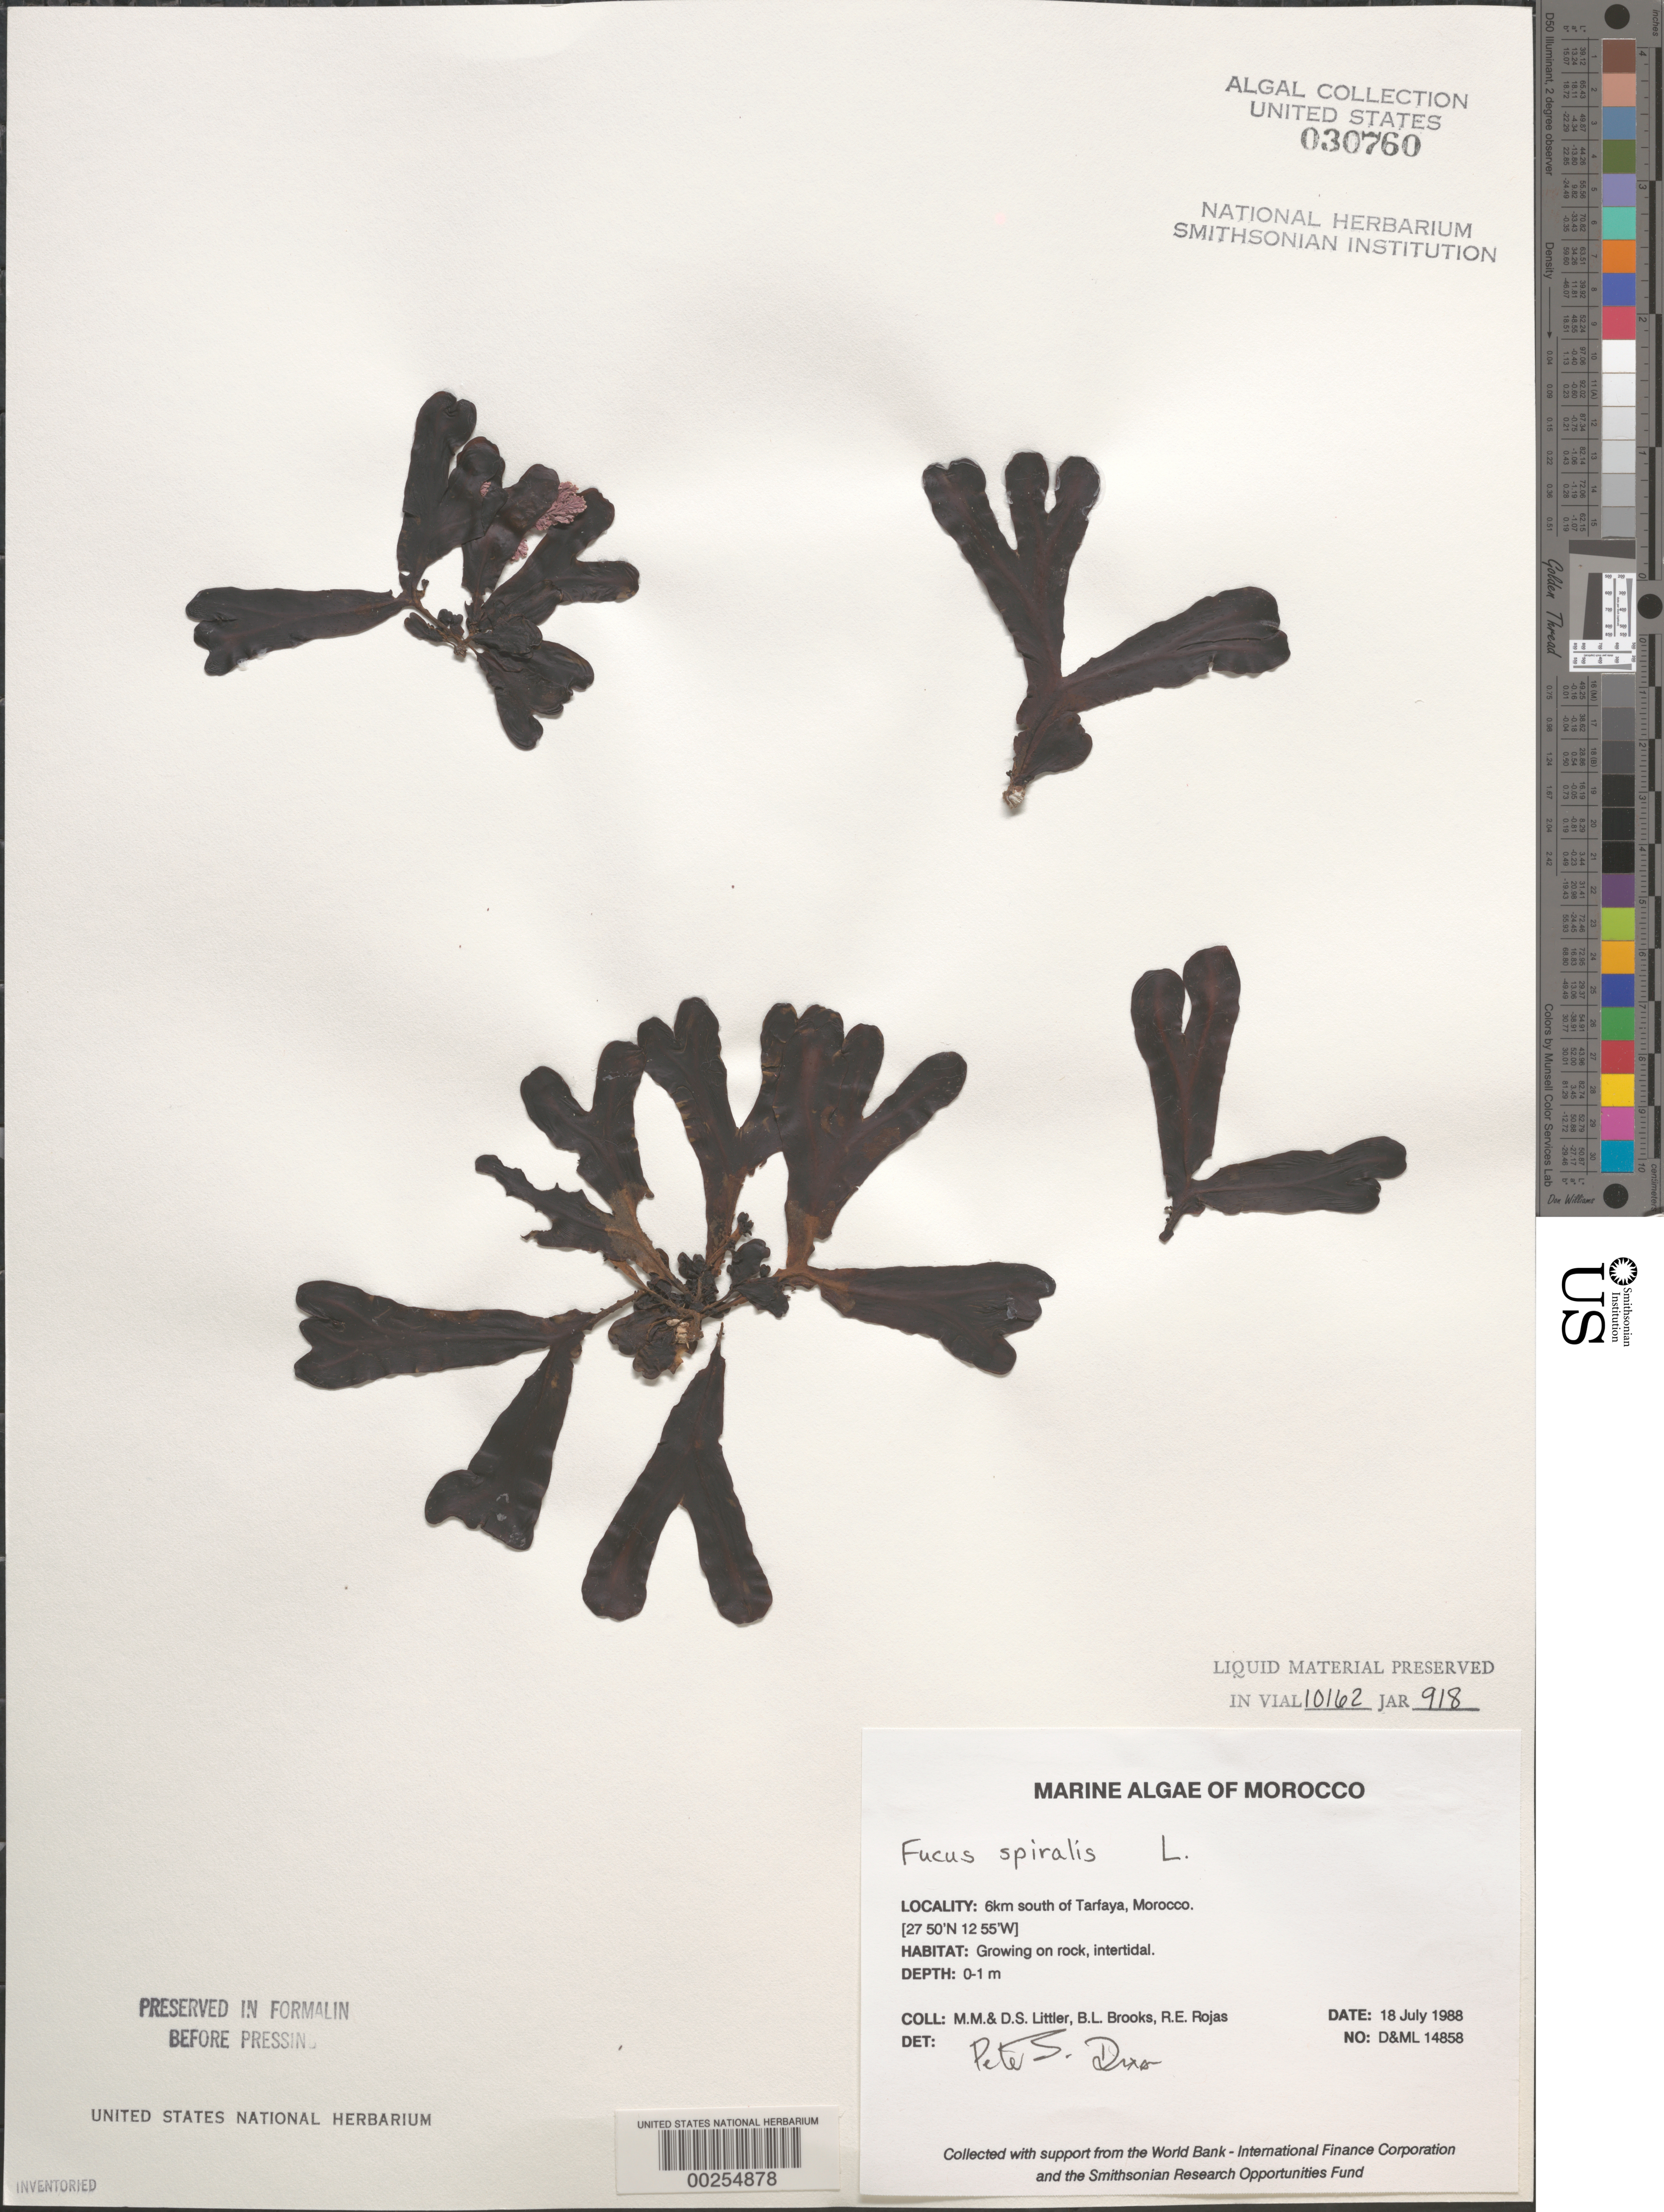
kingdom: Chromista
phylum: Ochrophyta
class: Phaeophyceae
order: Fucales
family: Fucaceae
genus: Fucus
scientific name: Fucus spiralis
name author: L.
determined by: Dixon, P. S.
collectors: M. M. Littler, D. S. Littler, B. Brooks & R. Rojas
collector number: D&ML 14858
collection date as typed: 18 Jul 1988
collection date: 1988-07-18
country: Morocco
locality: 6 km south of Tarfaya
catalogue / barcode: US 30760